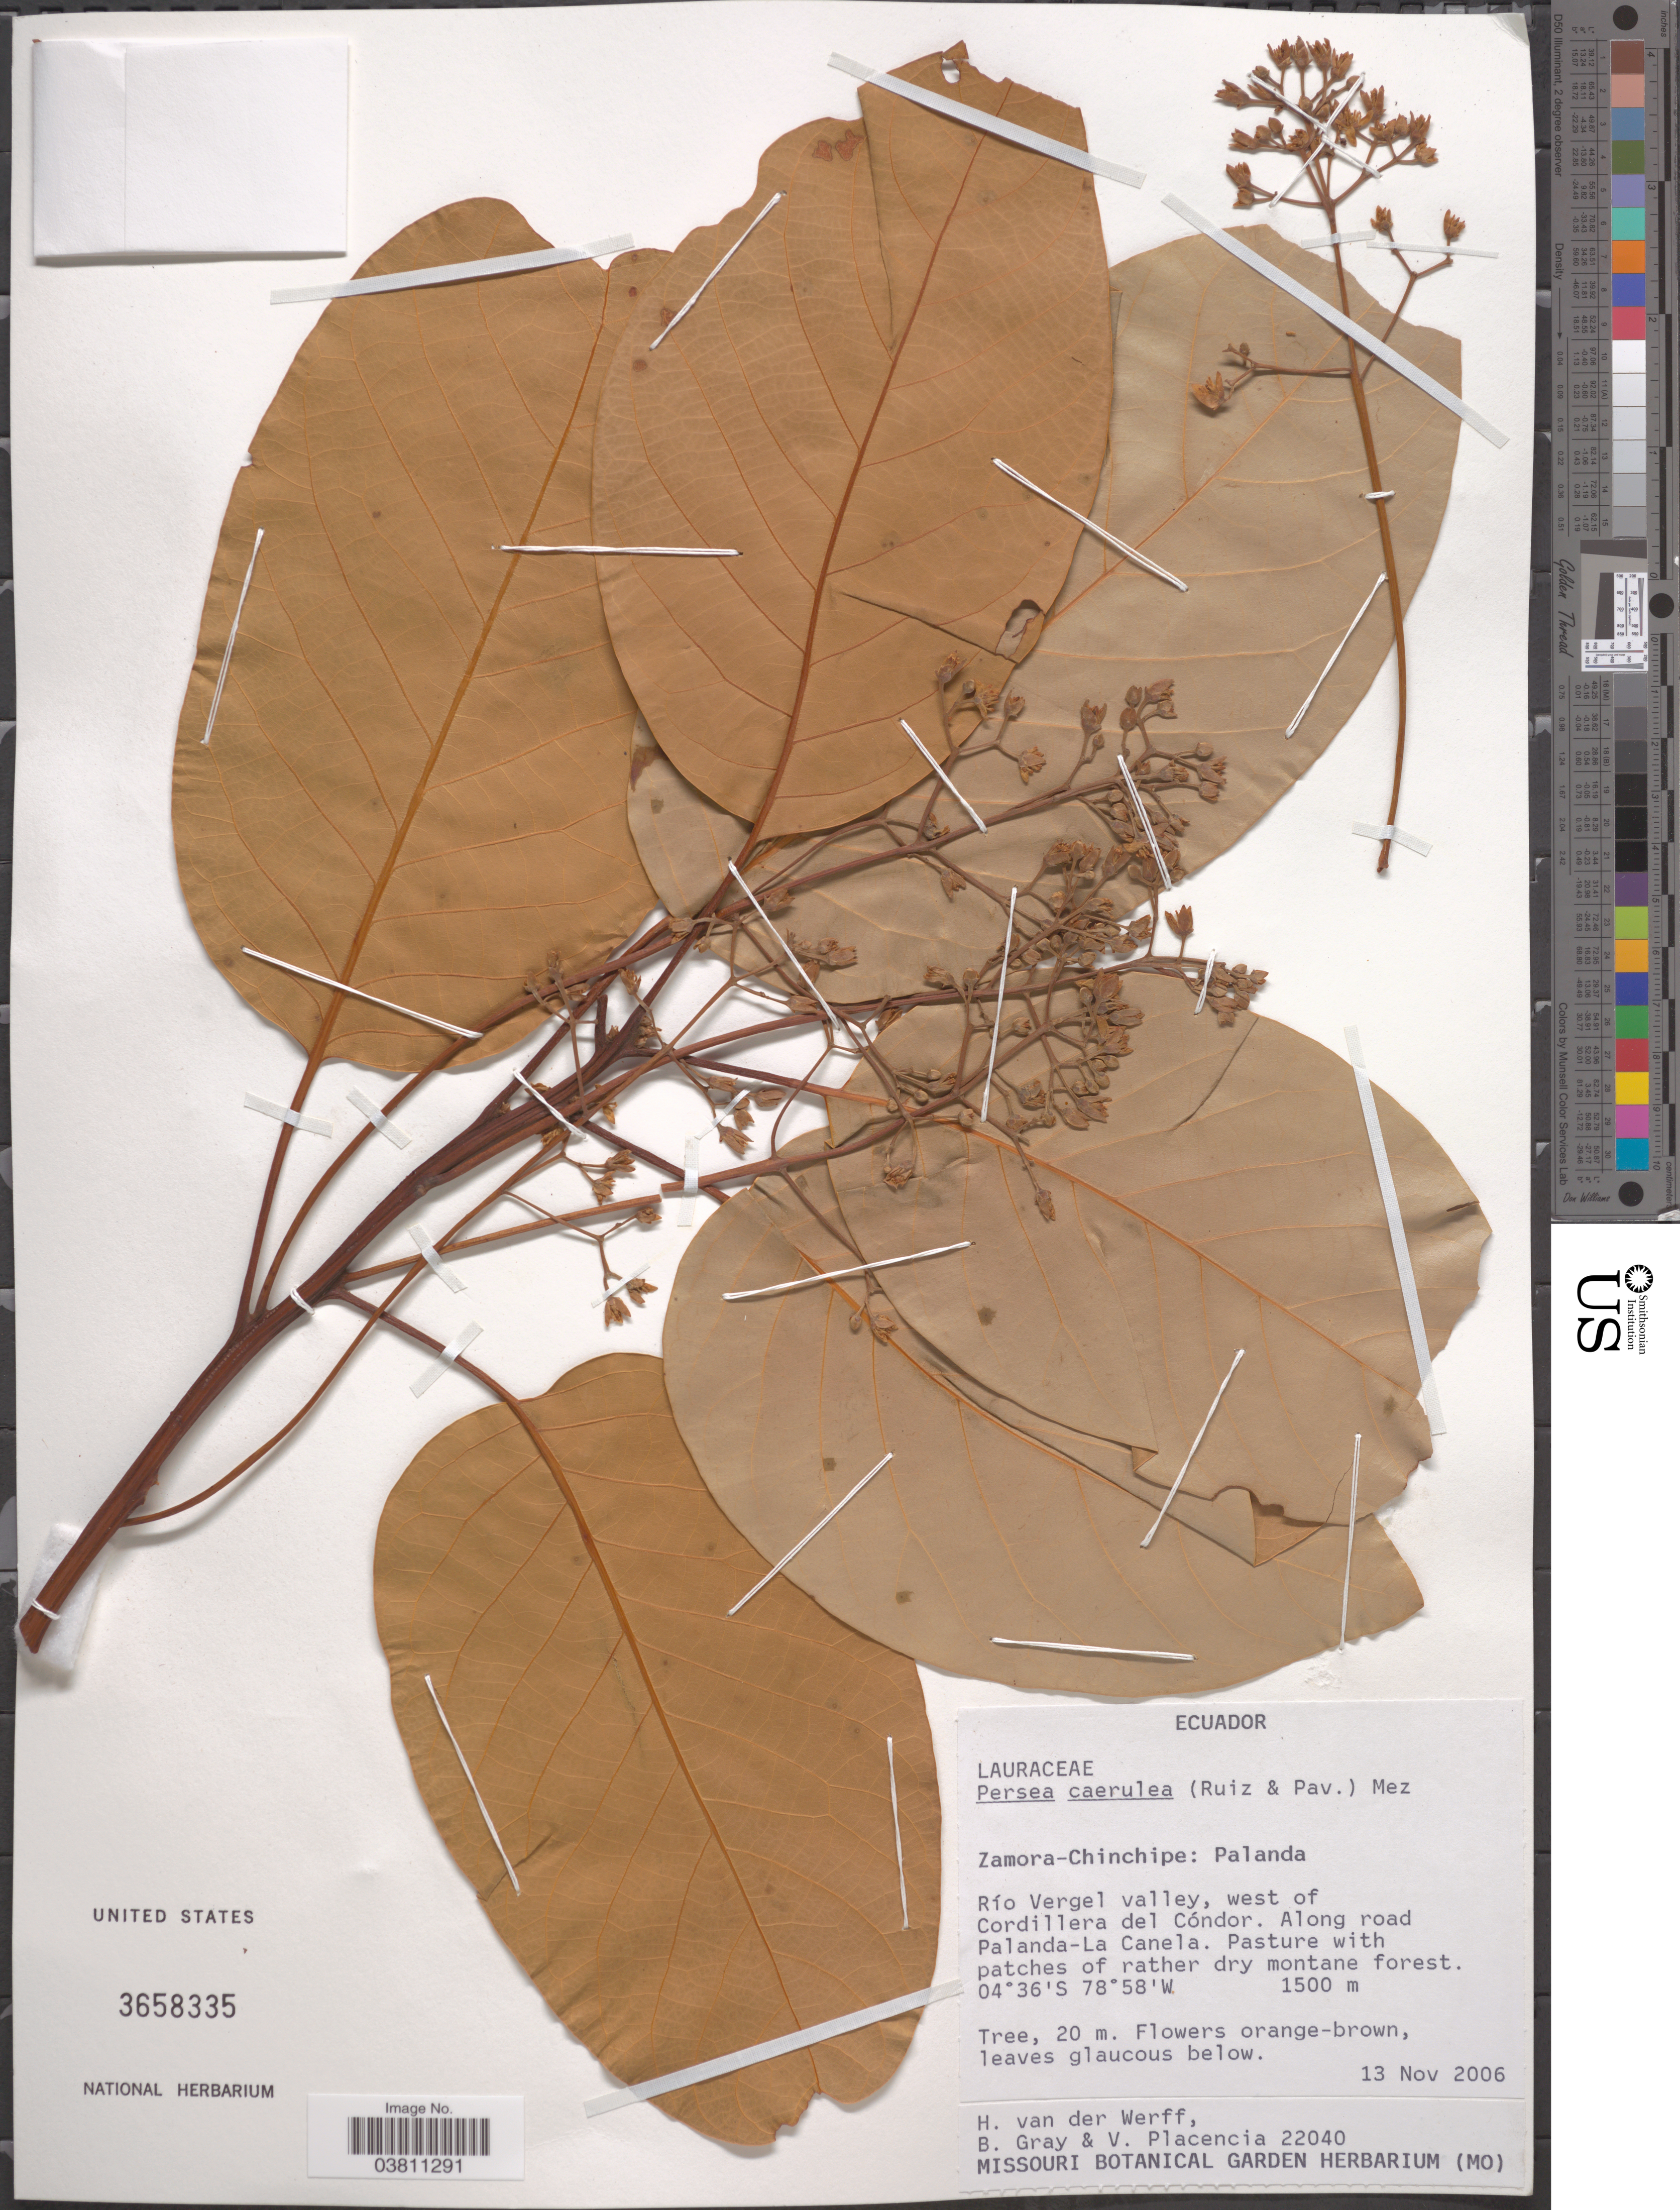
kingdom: Plantae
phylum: Tracheophyta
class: Magnoliopsida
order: Laurales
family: Lauraceae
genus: Persea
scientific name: Persea caerulea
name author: (Ruiz & Pav.) Mez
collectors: H. van der Werff, B. Gray & V. Placencia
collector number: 22040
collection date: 2006-11-13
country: Ecuador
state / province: Zamora-Chinchipe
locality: Palanda. Río Vergel valley, west of Cordillera del Cóndor. Along road Palanda-La Canela.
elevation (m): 1500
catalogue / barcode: US 3658335